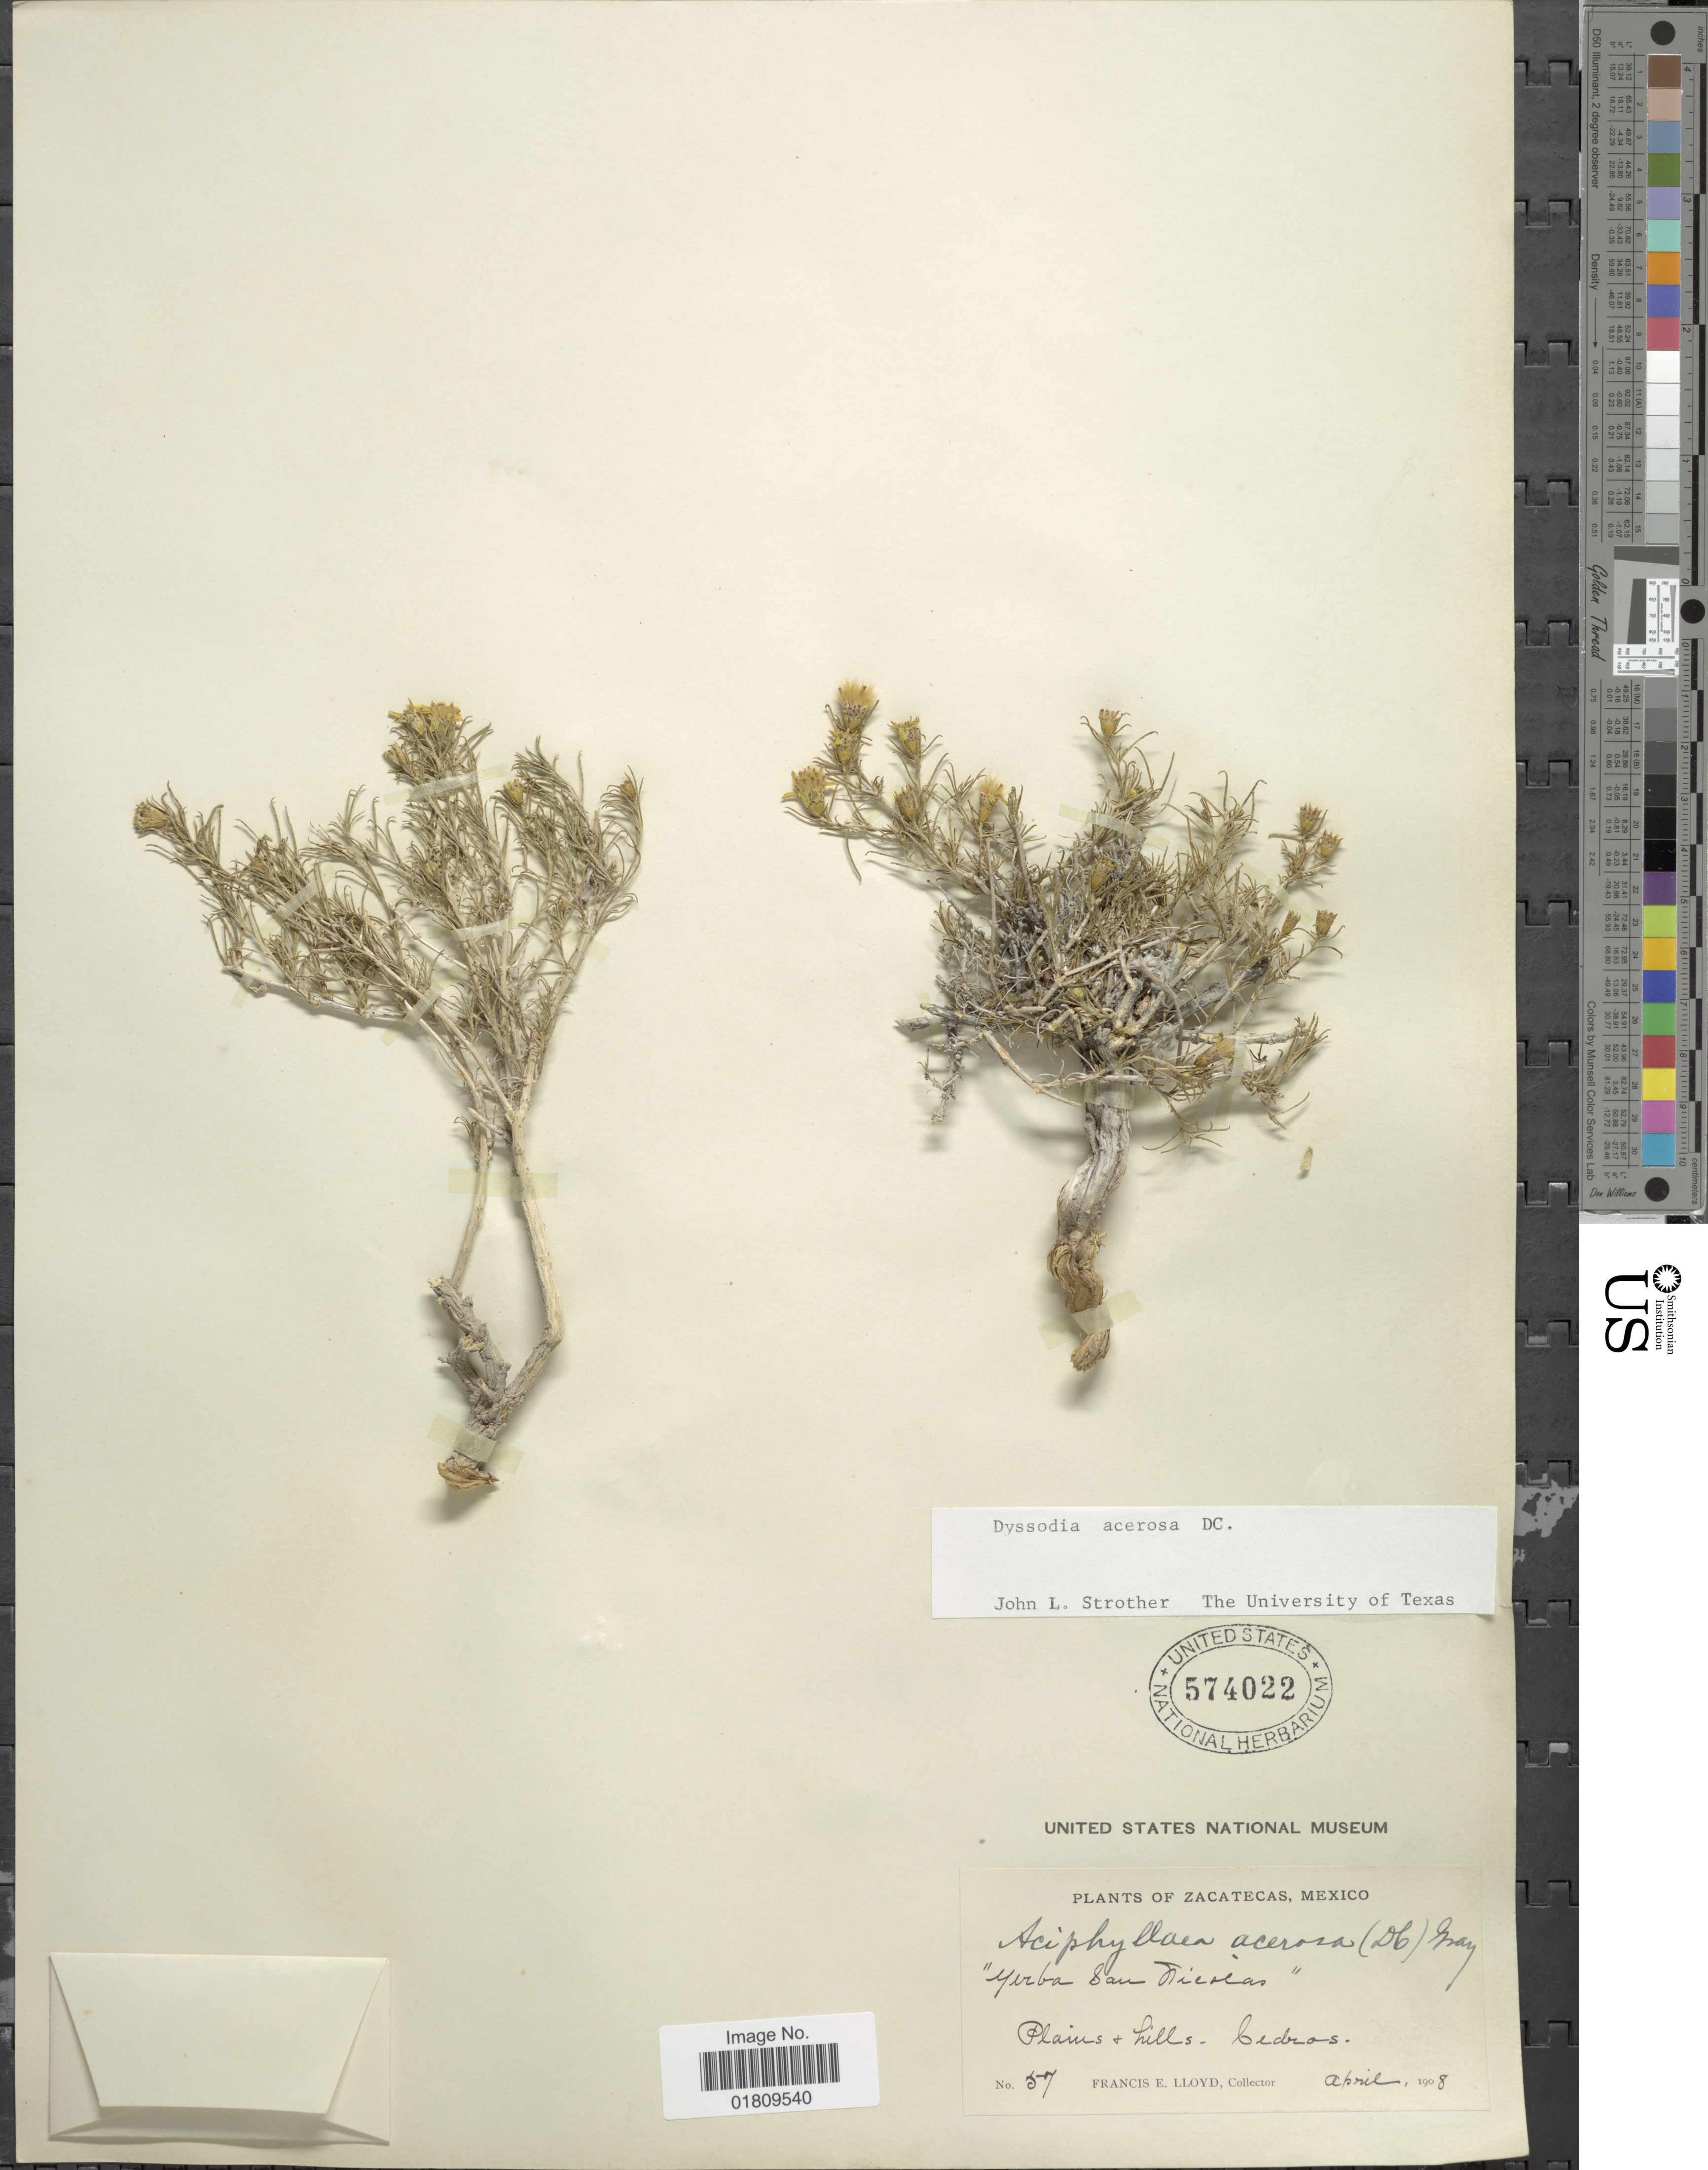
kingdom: Plantae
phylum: Tracheophyta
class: Magnoliopsida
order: Asterales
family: Asteraceae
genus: Dyssodia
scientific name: Dyssodia acerosa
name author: DC.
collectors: Lloyd, C. E.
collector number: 57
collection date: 1908-04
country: Mexico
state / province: Zacatecas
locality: Yerba San Fieslas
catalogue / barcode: US 574022